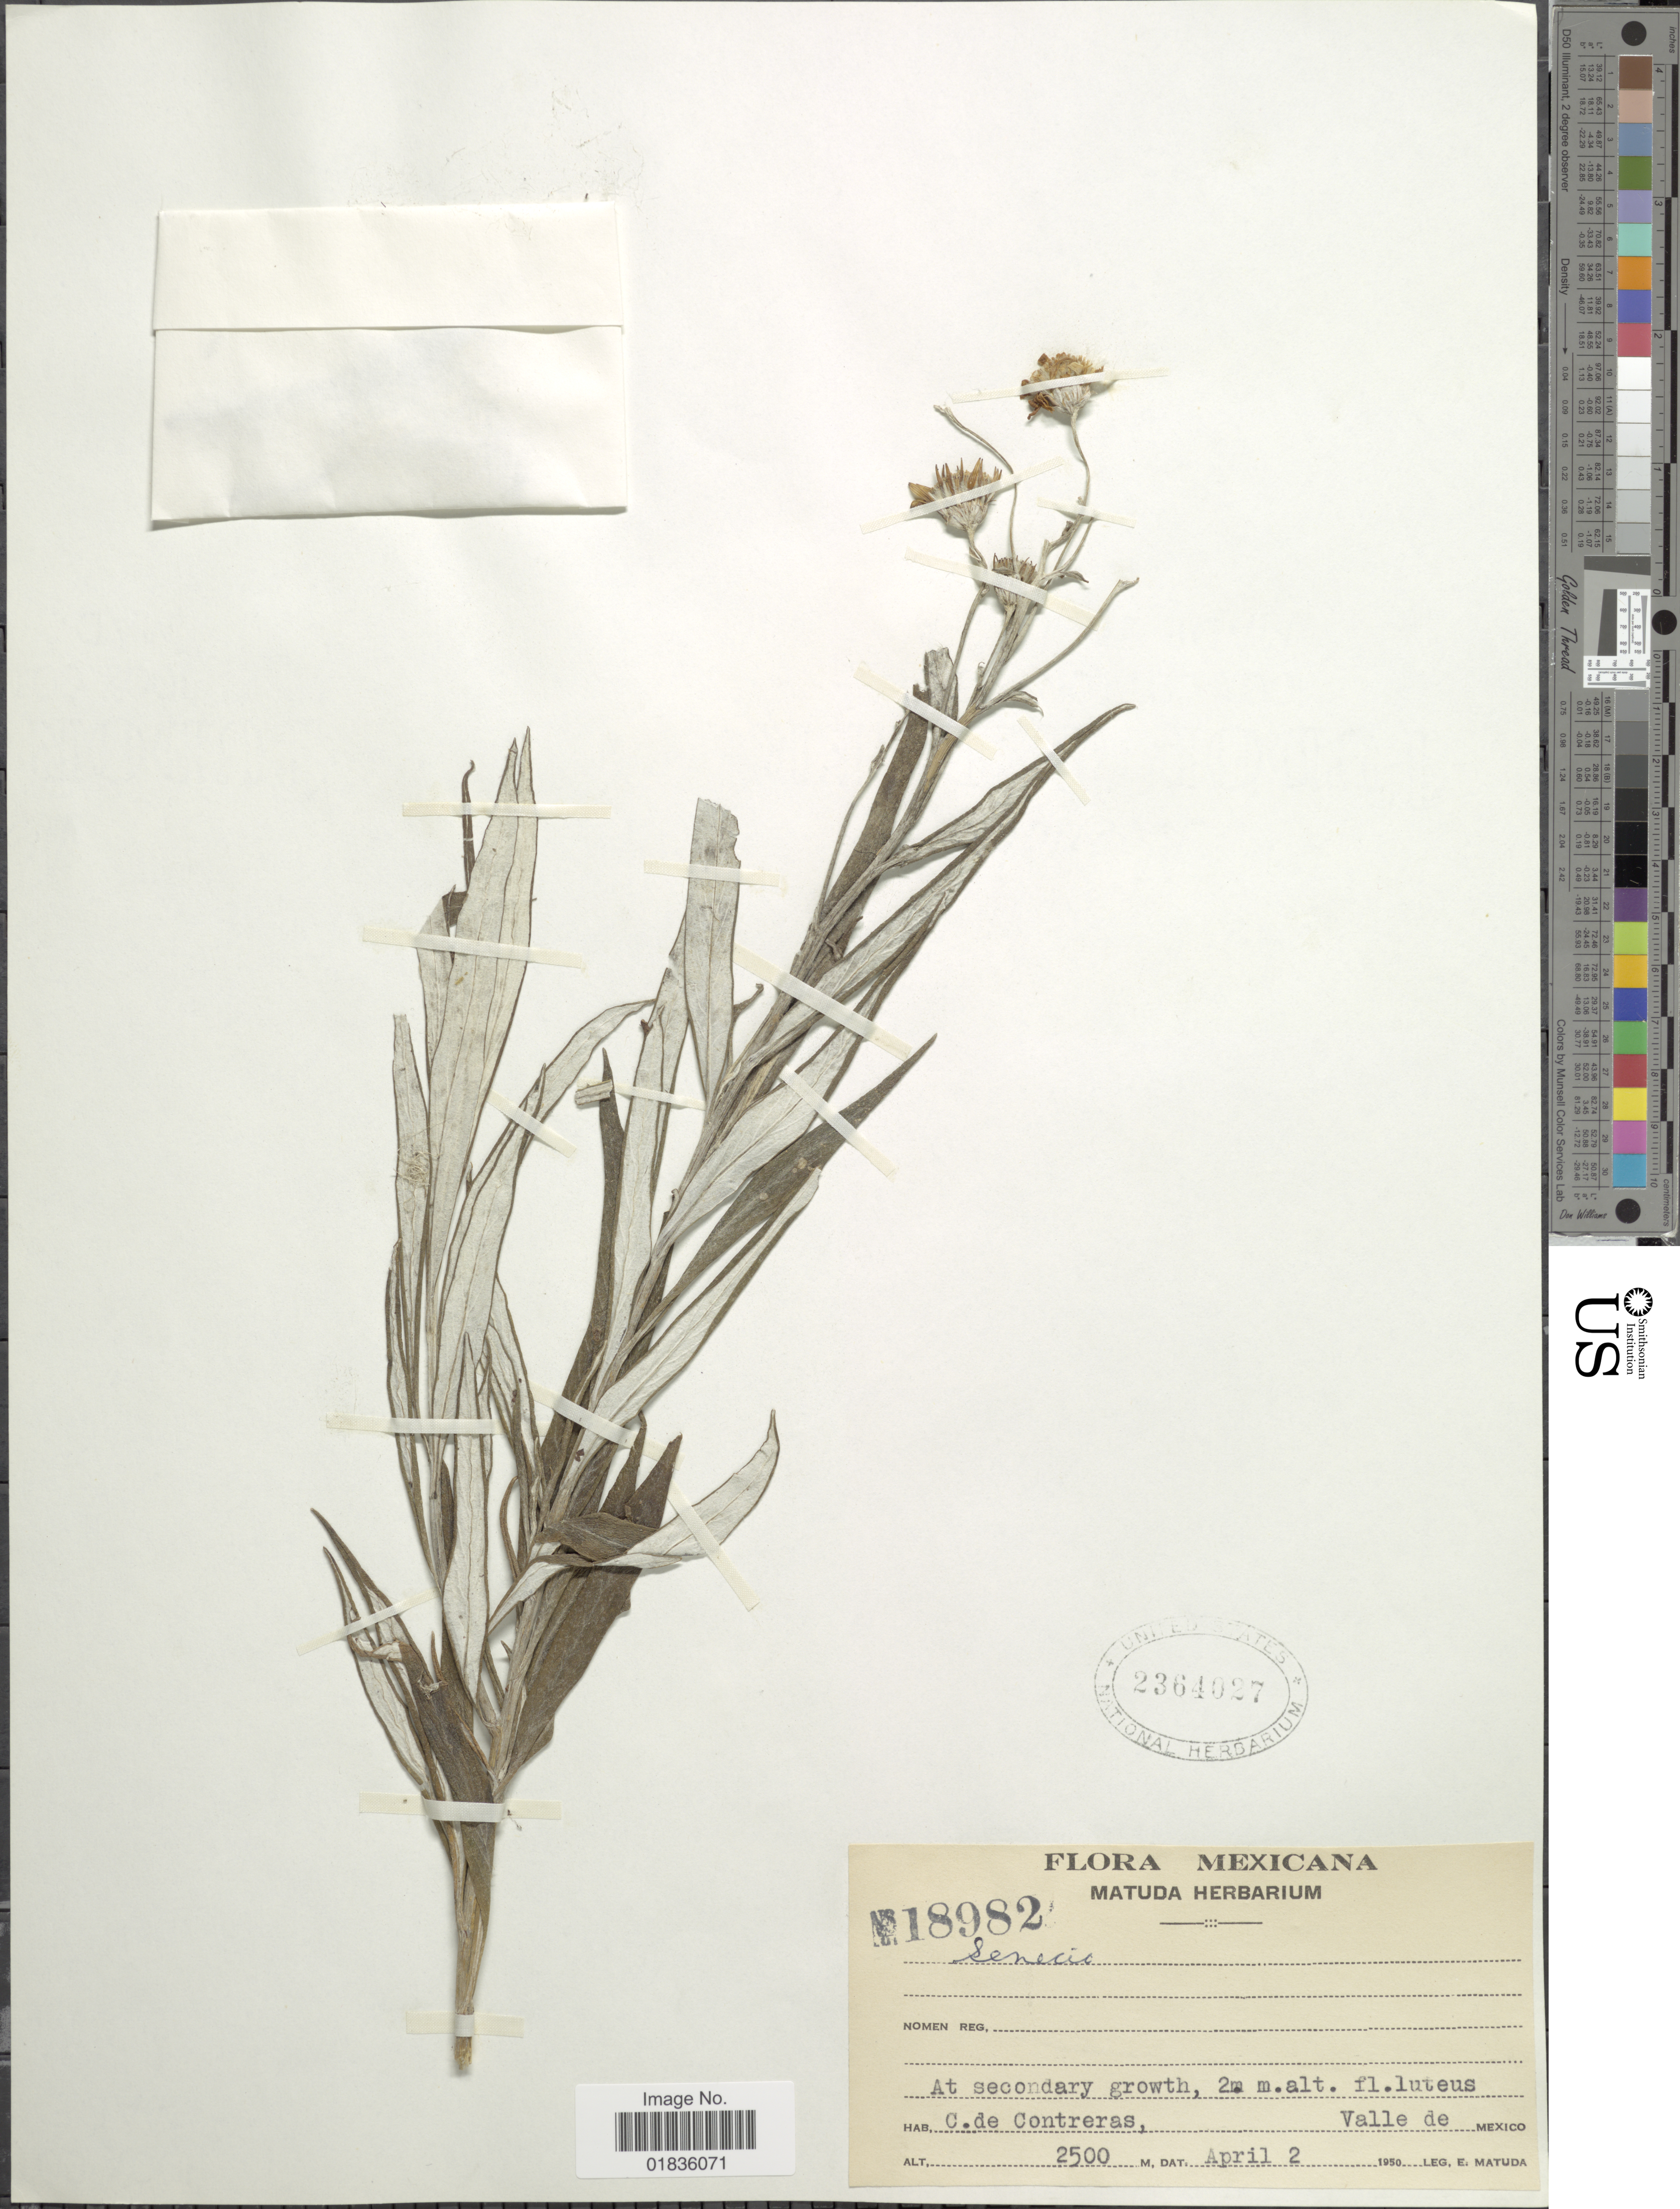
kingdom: Plantae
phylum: Tracheophyta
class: Magnoliopsida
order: Asterales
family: Asteraceae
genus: Senecio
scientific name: Senecio cinerarioides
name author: Kunth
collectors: E. Matuda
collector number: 18982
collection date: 1950-04-02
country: Mexico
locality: At secondary growth, C. de Contreras, Valle de Mexico.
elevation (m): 2500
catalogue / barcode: US 2364027